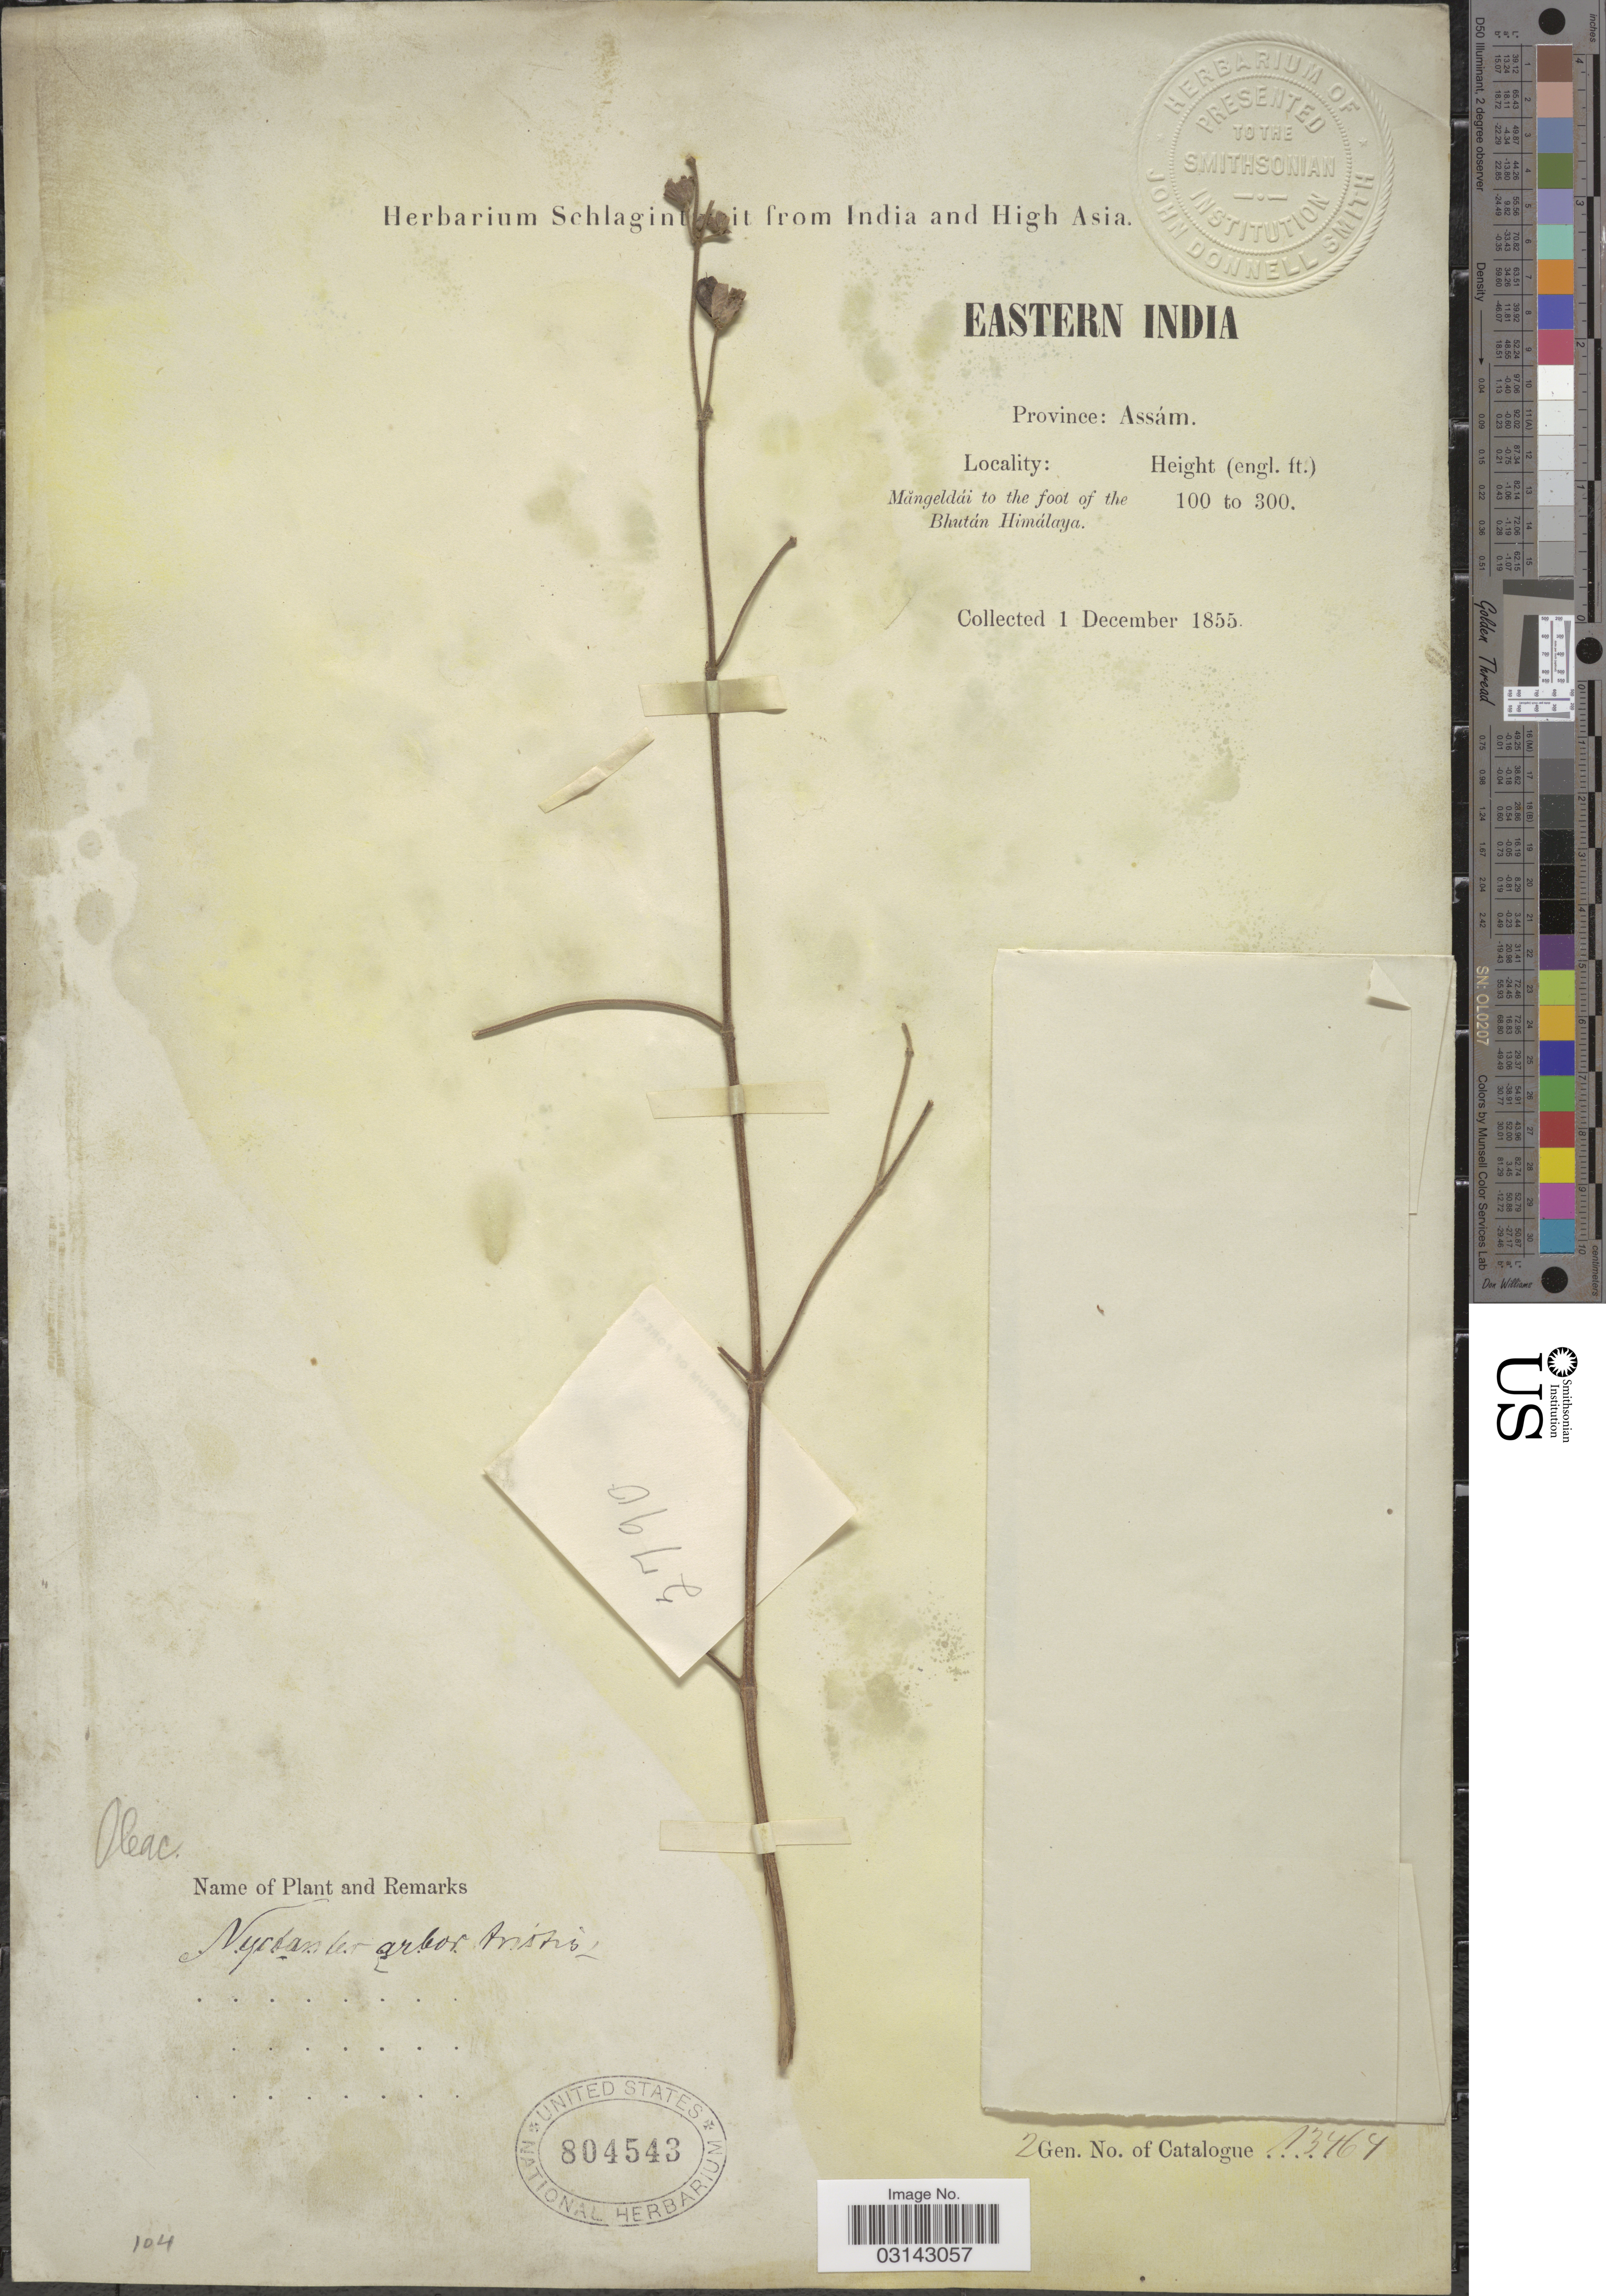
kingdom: Plantae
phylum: Tracheophyta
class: Magnoliopsida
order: Lamiales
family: Oleaceae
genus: Nyctanthes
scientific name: Nyctanthes arbor-tristis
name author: L.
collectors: ex herb. Schlagintweit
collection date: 1855-12-01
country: India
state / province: Assam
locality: Eastern India. Province: Assám. Măngeldái to the foot of the Bhután Himálaya.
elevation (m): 30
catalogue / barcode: US 804543